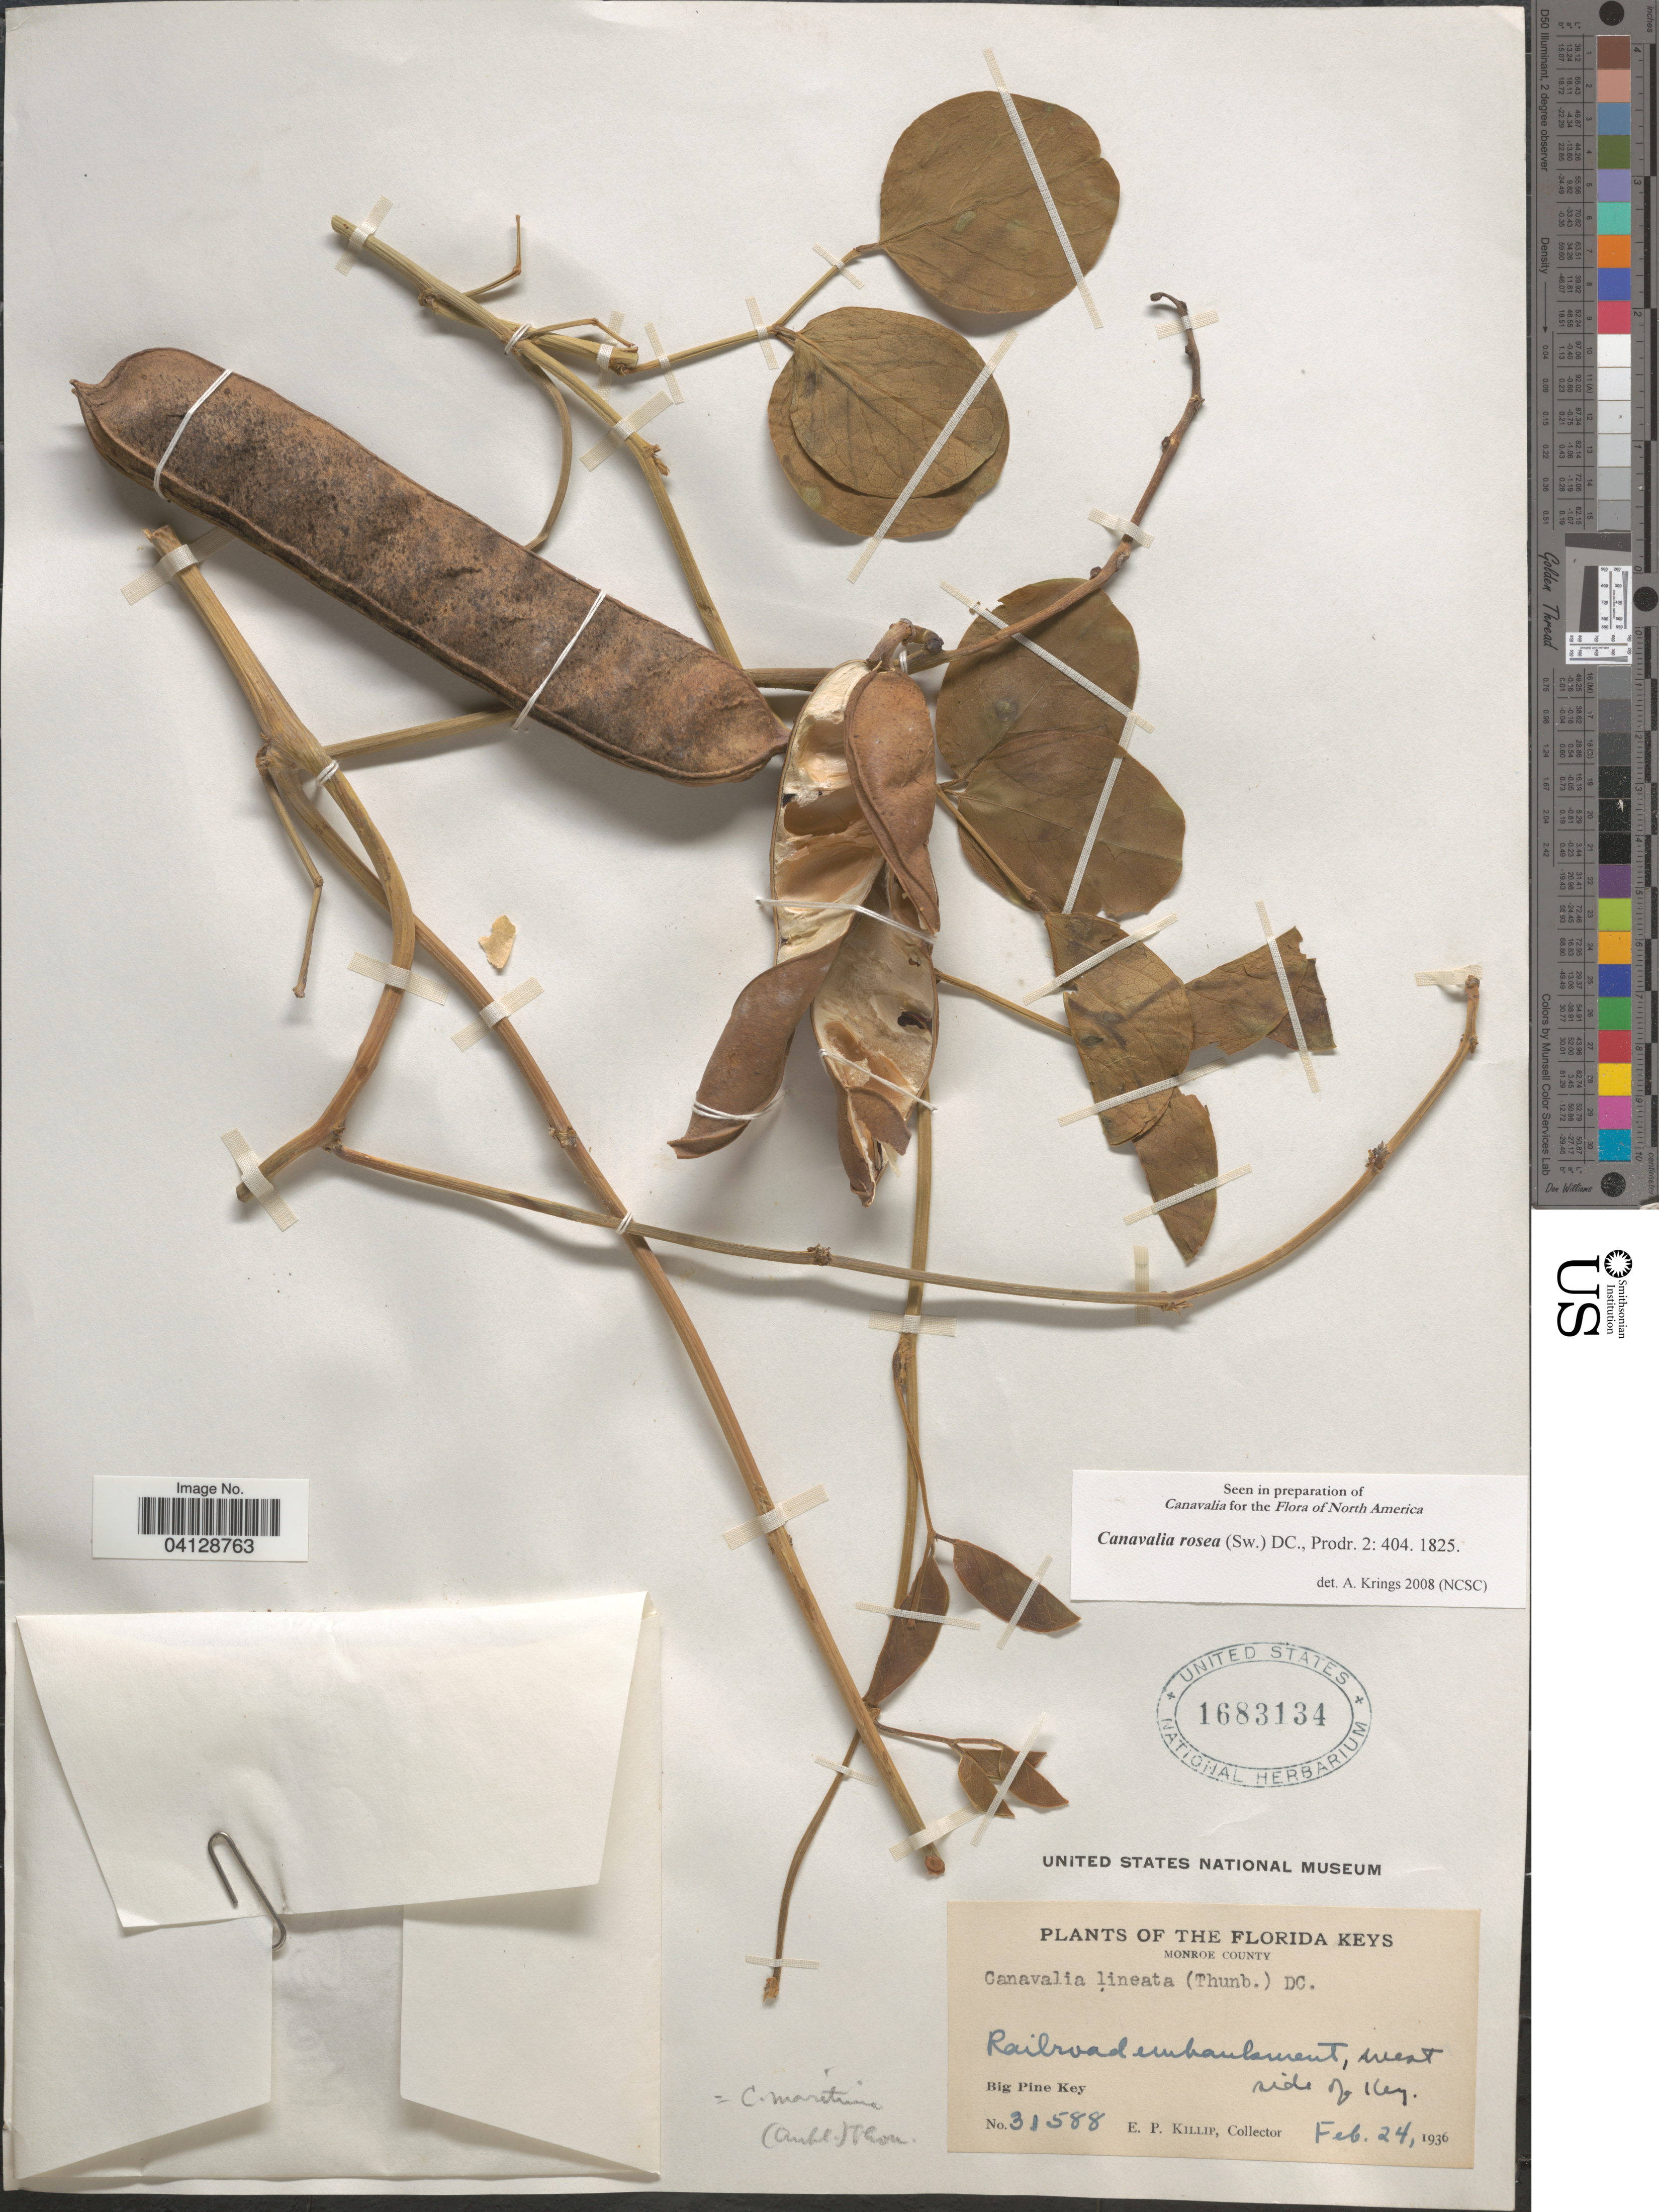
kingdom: Plantae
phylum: Tracheophyta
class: Magnoliopsida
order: Fabales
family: Fabaceae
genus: Canavalia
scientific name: Canavalia rosea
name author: (Sw.) DC.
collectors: E. P. Killip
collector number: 31588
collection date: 1936-02-24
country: United States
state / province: Florida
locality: Florida Keys. Monroe County. Big Pine Key.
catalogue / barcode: US 1683134